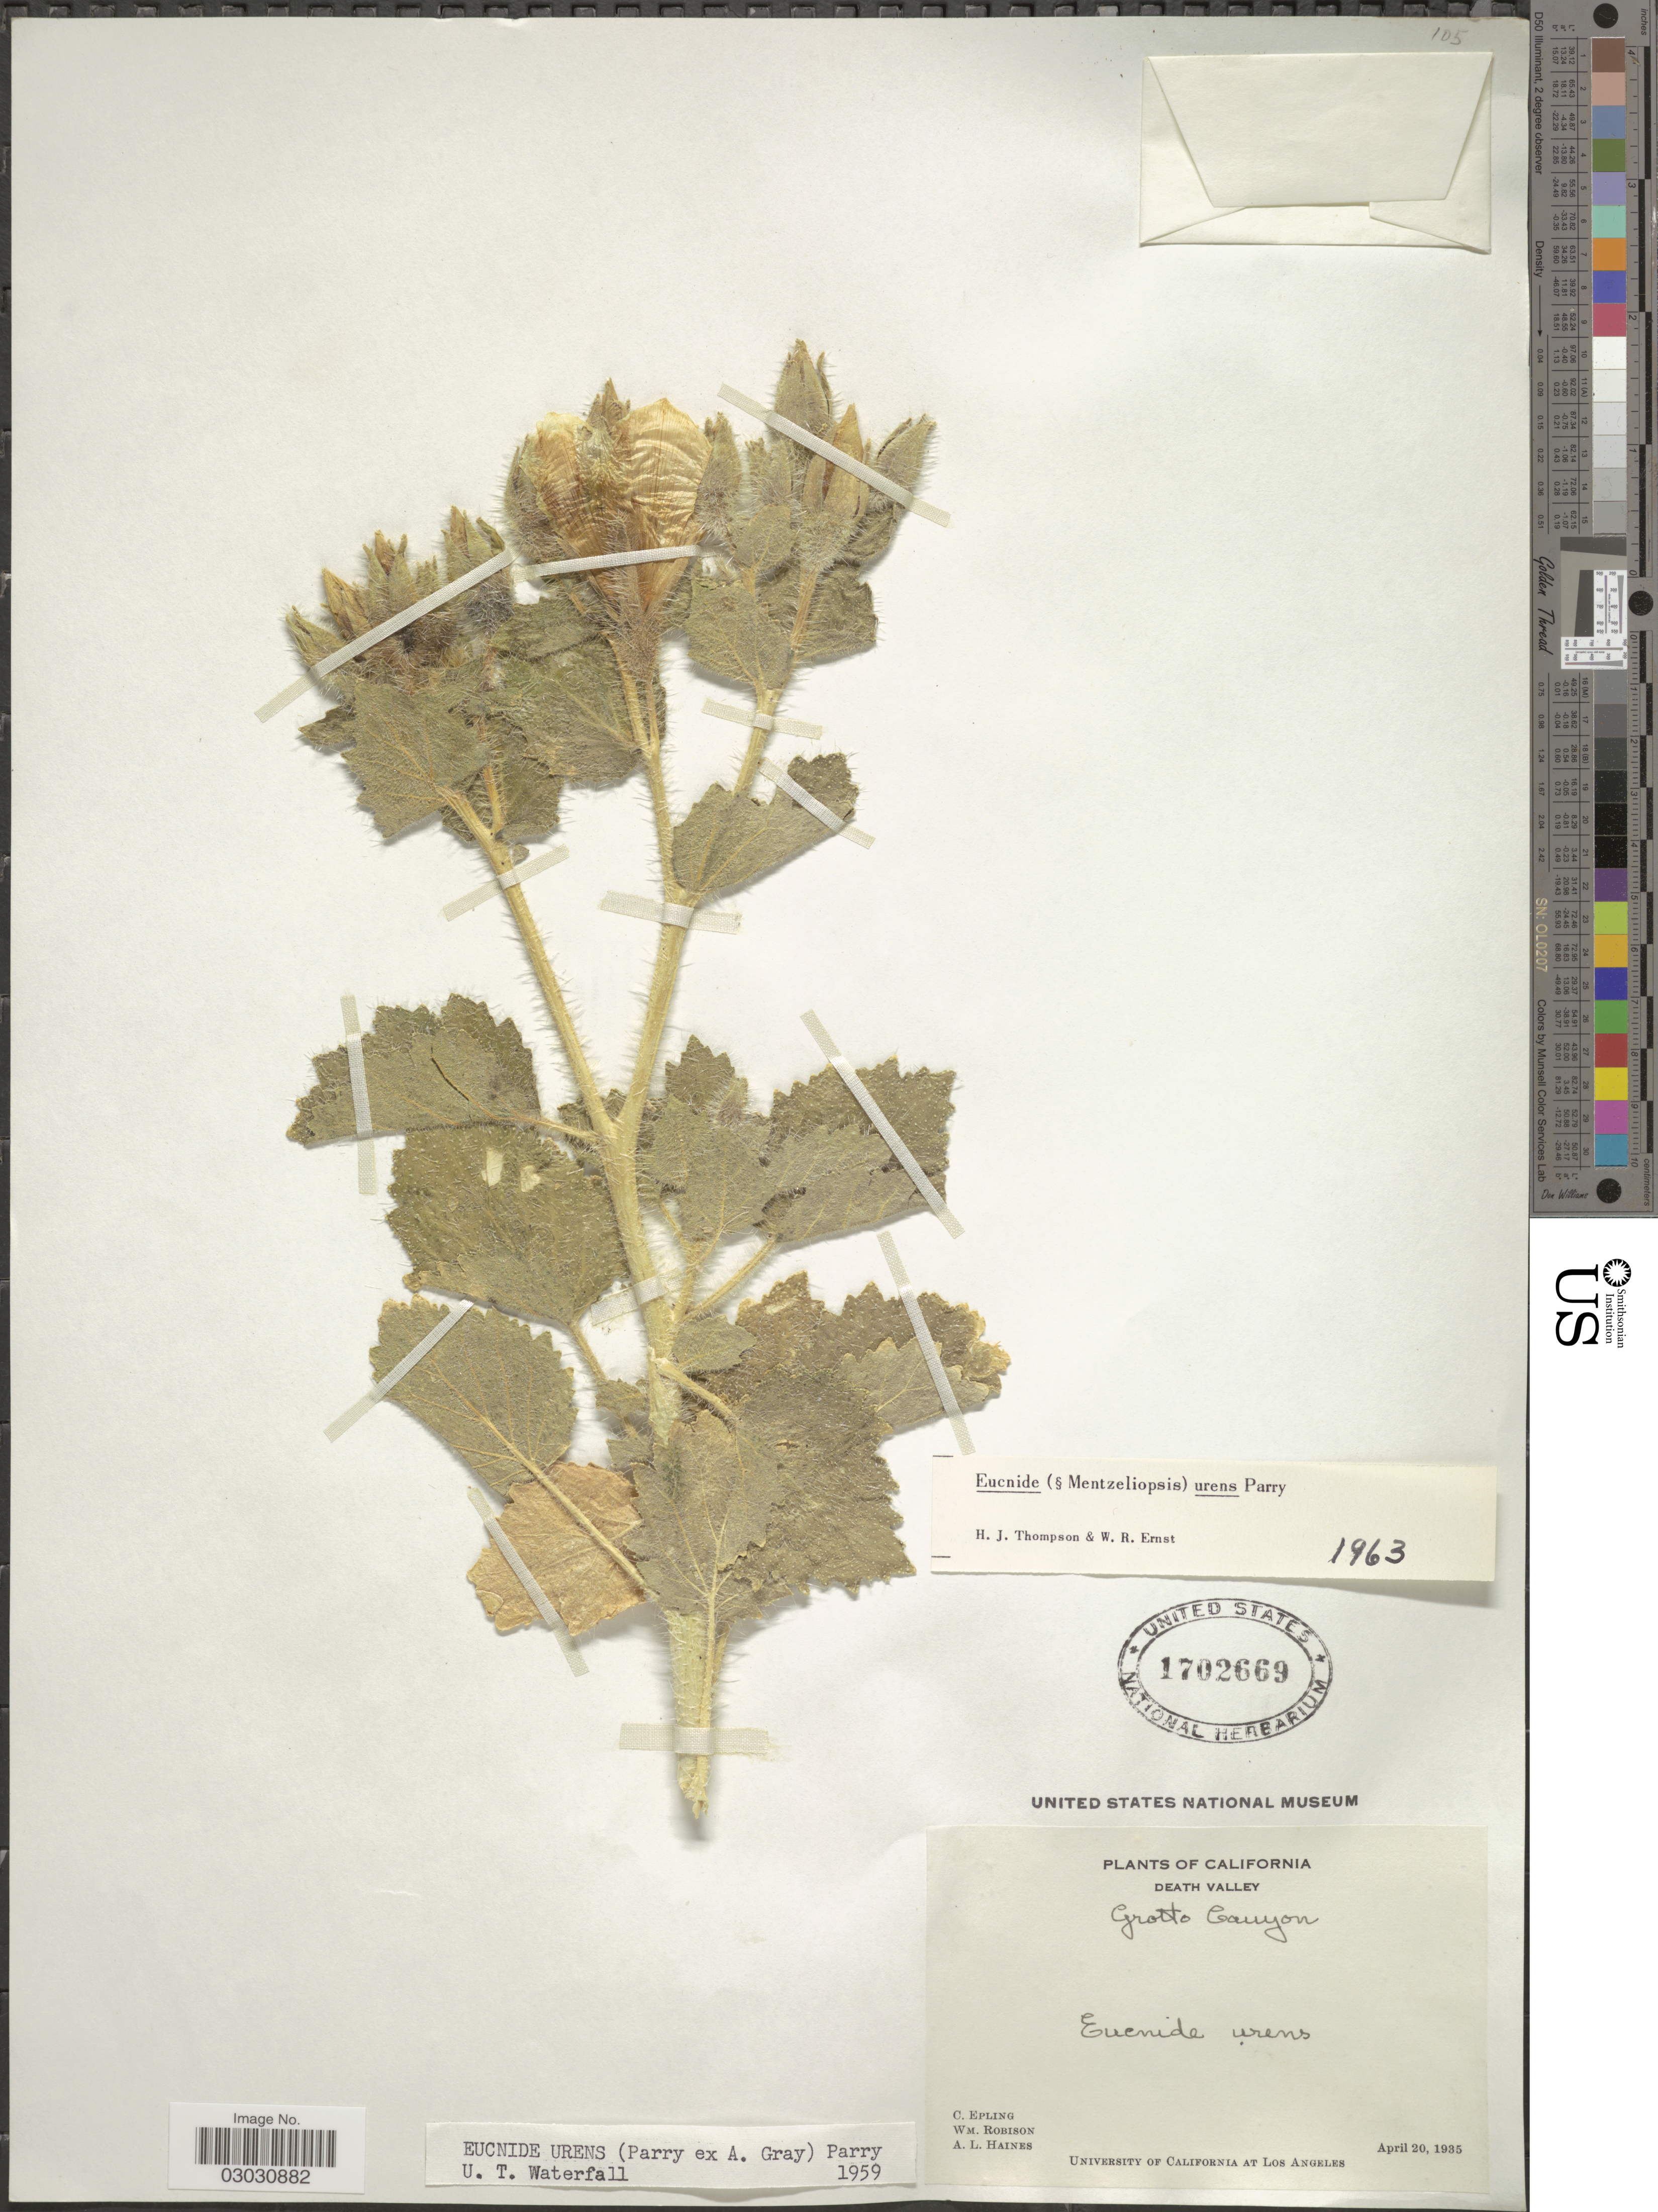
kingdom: Plantae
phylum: Tracheophyta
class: Magnoliopsida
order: Cornales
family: Loasaceae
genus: Eucnide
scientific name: Eucnide urens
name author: Parry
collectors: C. C. Epling, W. Robison & A. L. Haines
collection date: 1935-04-20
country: United States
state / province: California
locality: Death Valley. Grotto Canyon.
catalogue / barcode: US 1702669